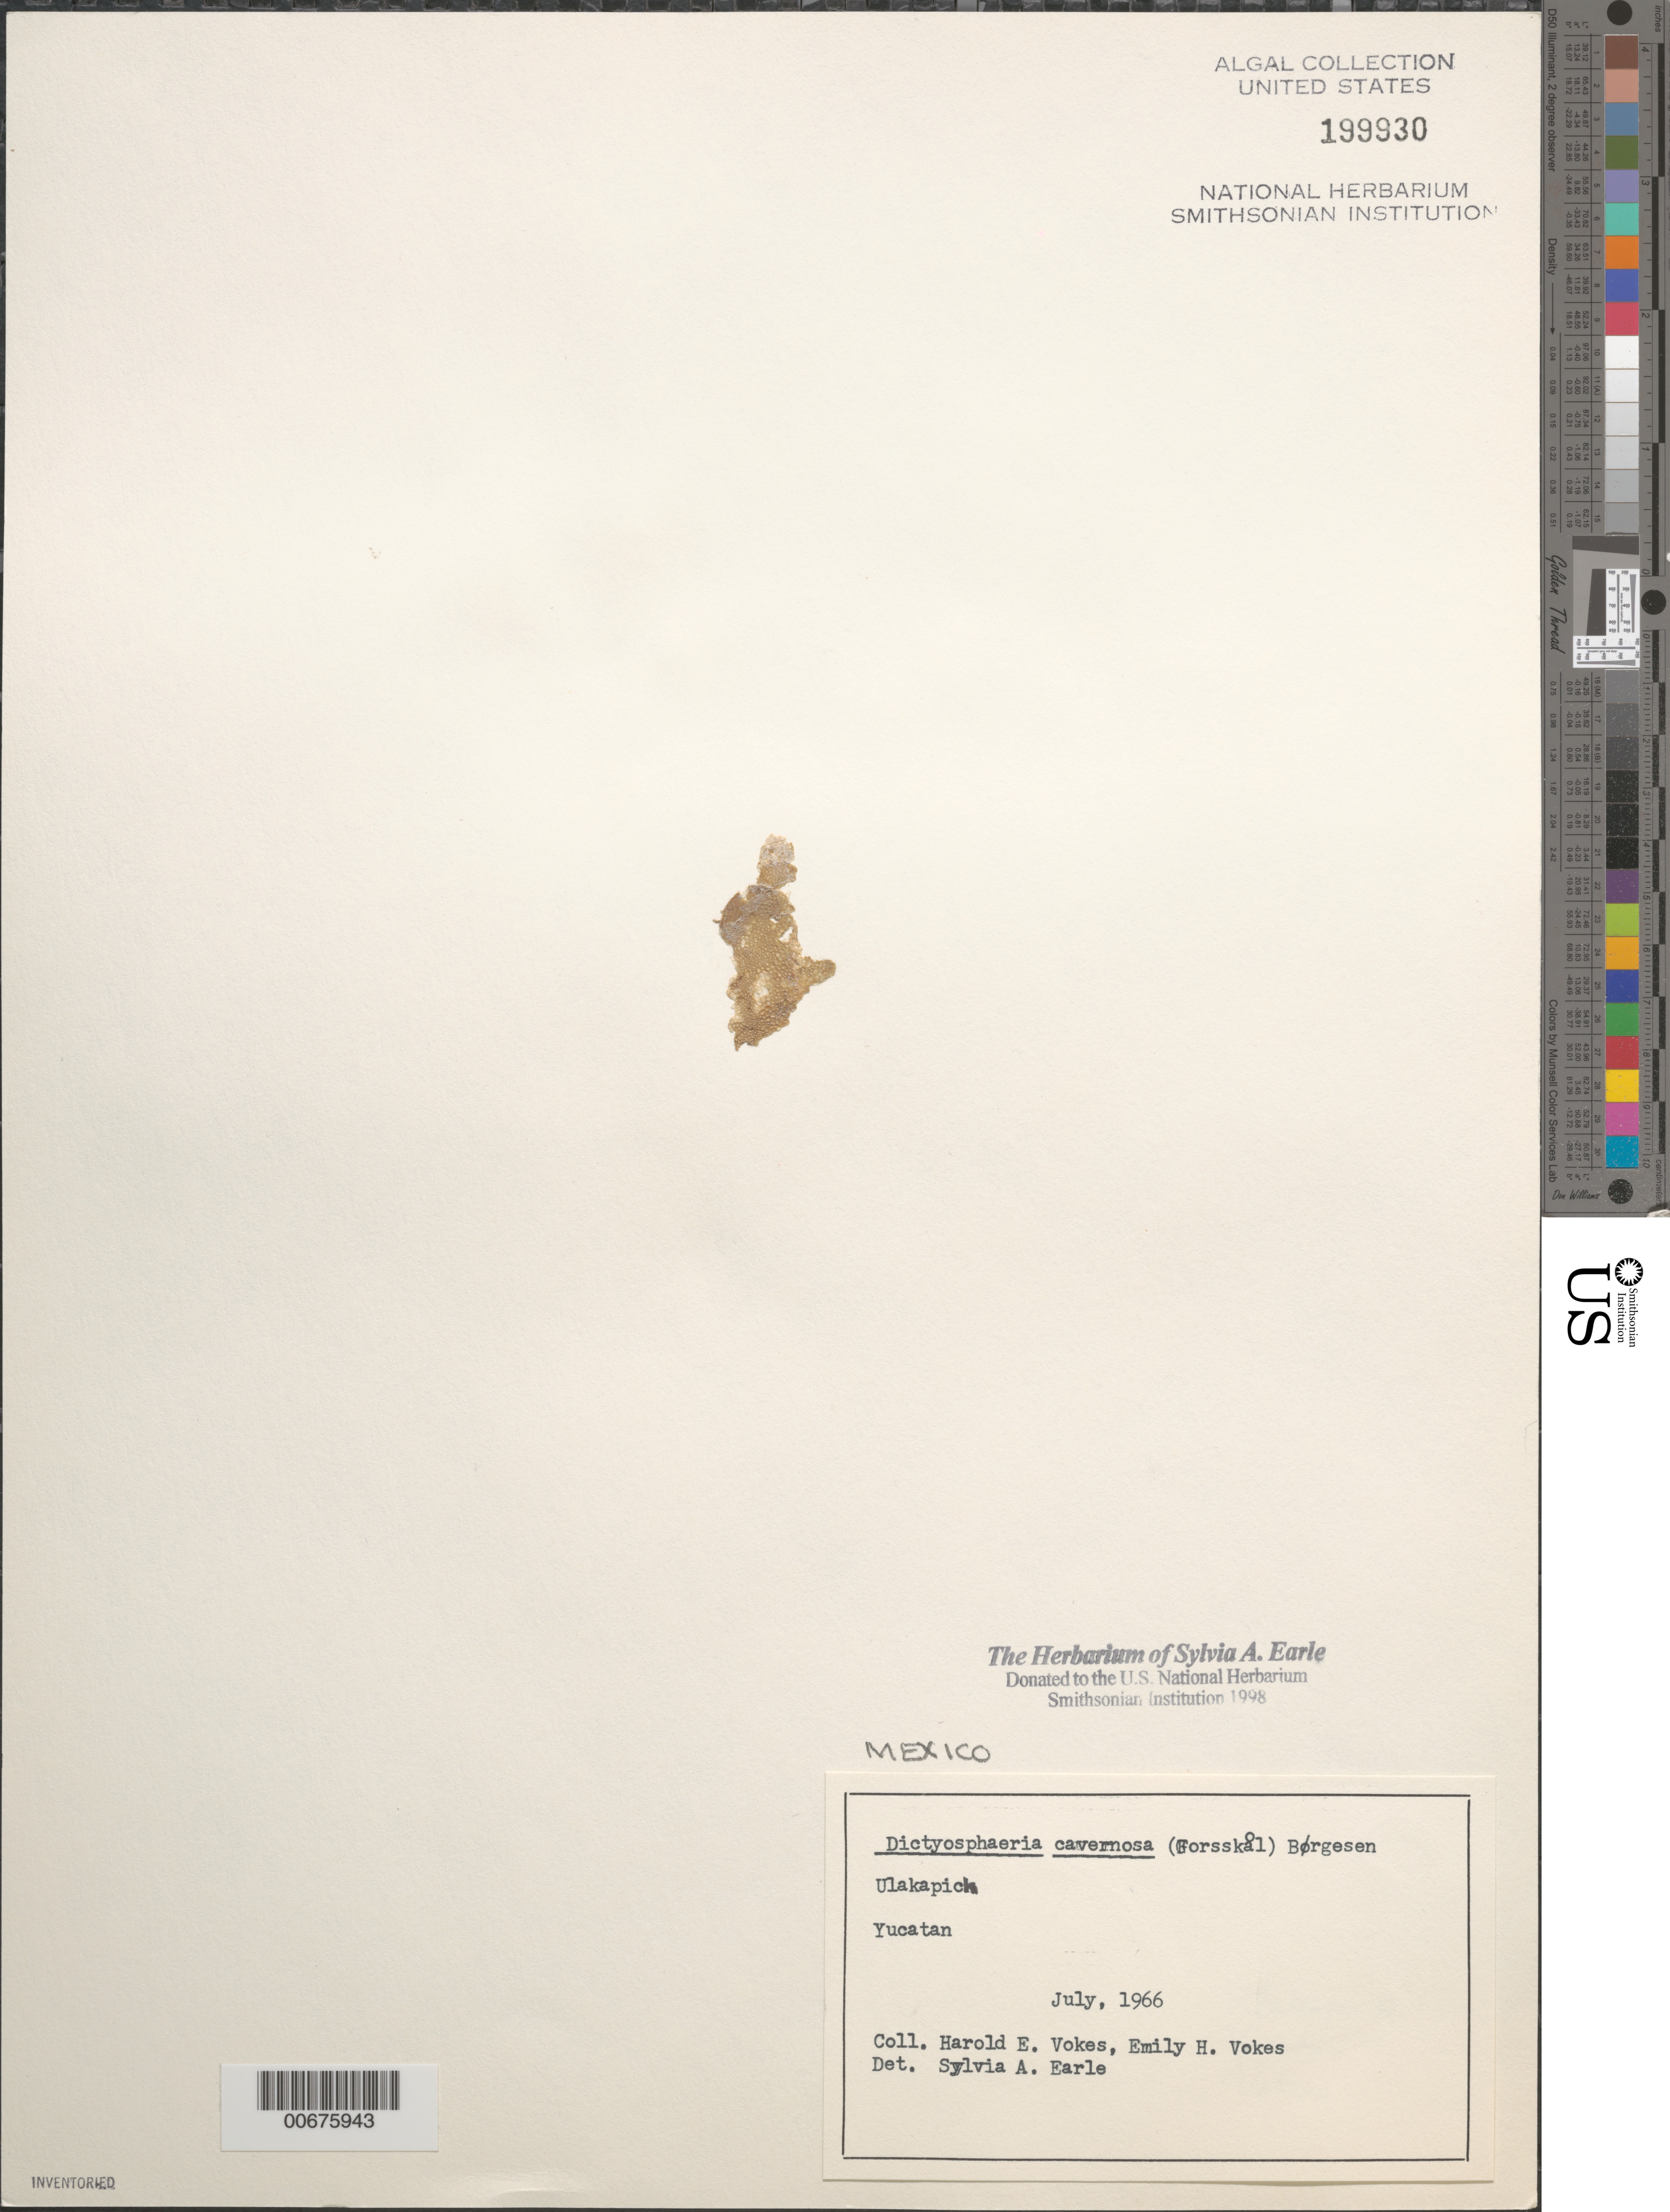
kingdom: Plantae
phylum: Chlorophyta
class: Ulvophyceae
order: Siphonocladales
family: Siphonocladaceae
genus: Dictyosphaeria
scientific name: Dictyosphaeria cavernosa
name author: (Forssk.) Børgesen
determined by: Earle, S. A.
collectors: H. Vokes & E. Vokes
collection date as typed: Jul 1966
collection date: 1966-07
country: Mexico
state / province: Yucatan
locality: Ulakapich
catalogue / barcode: US 199930